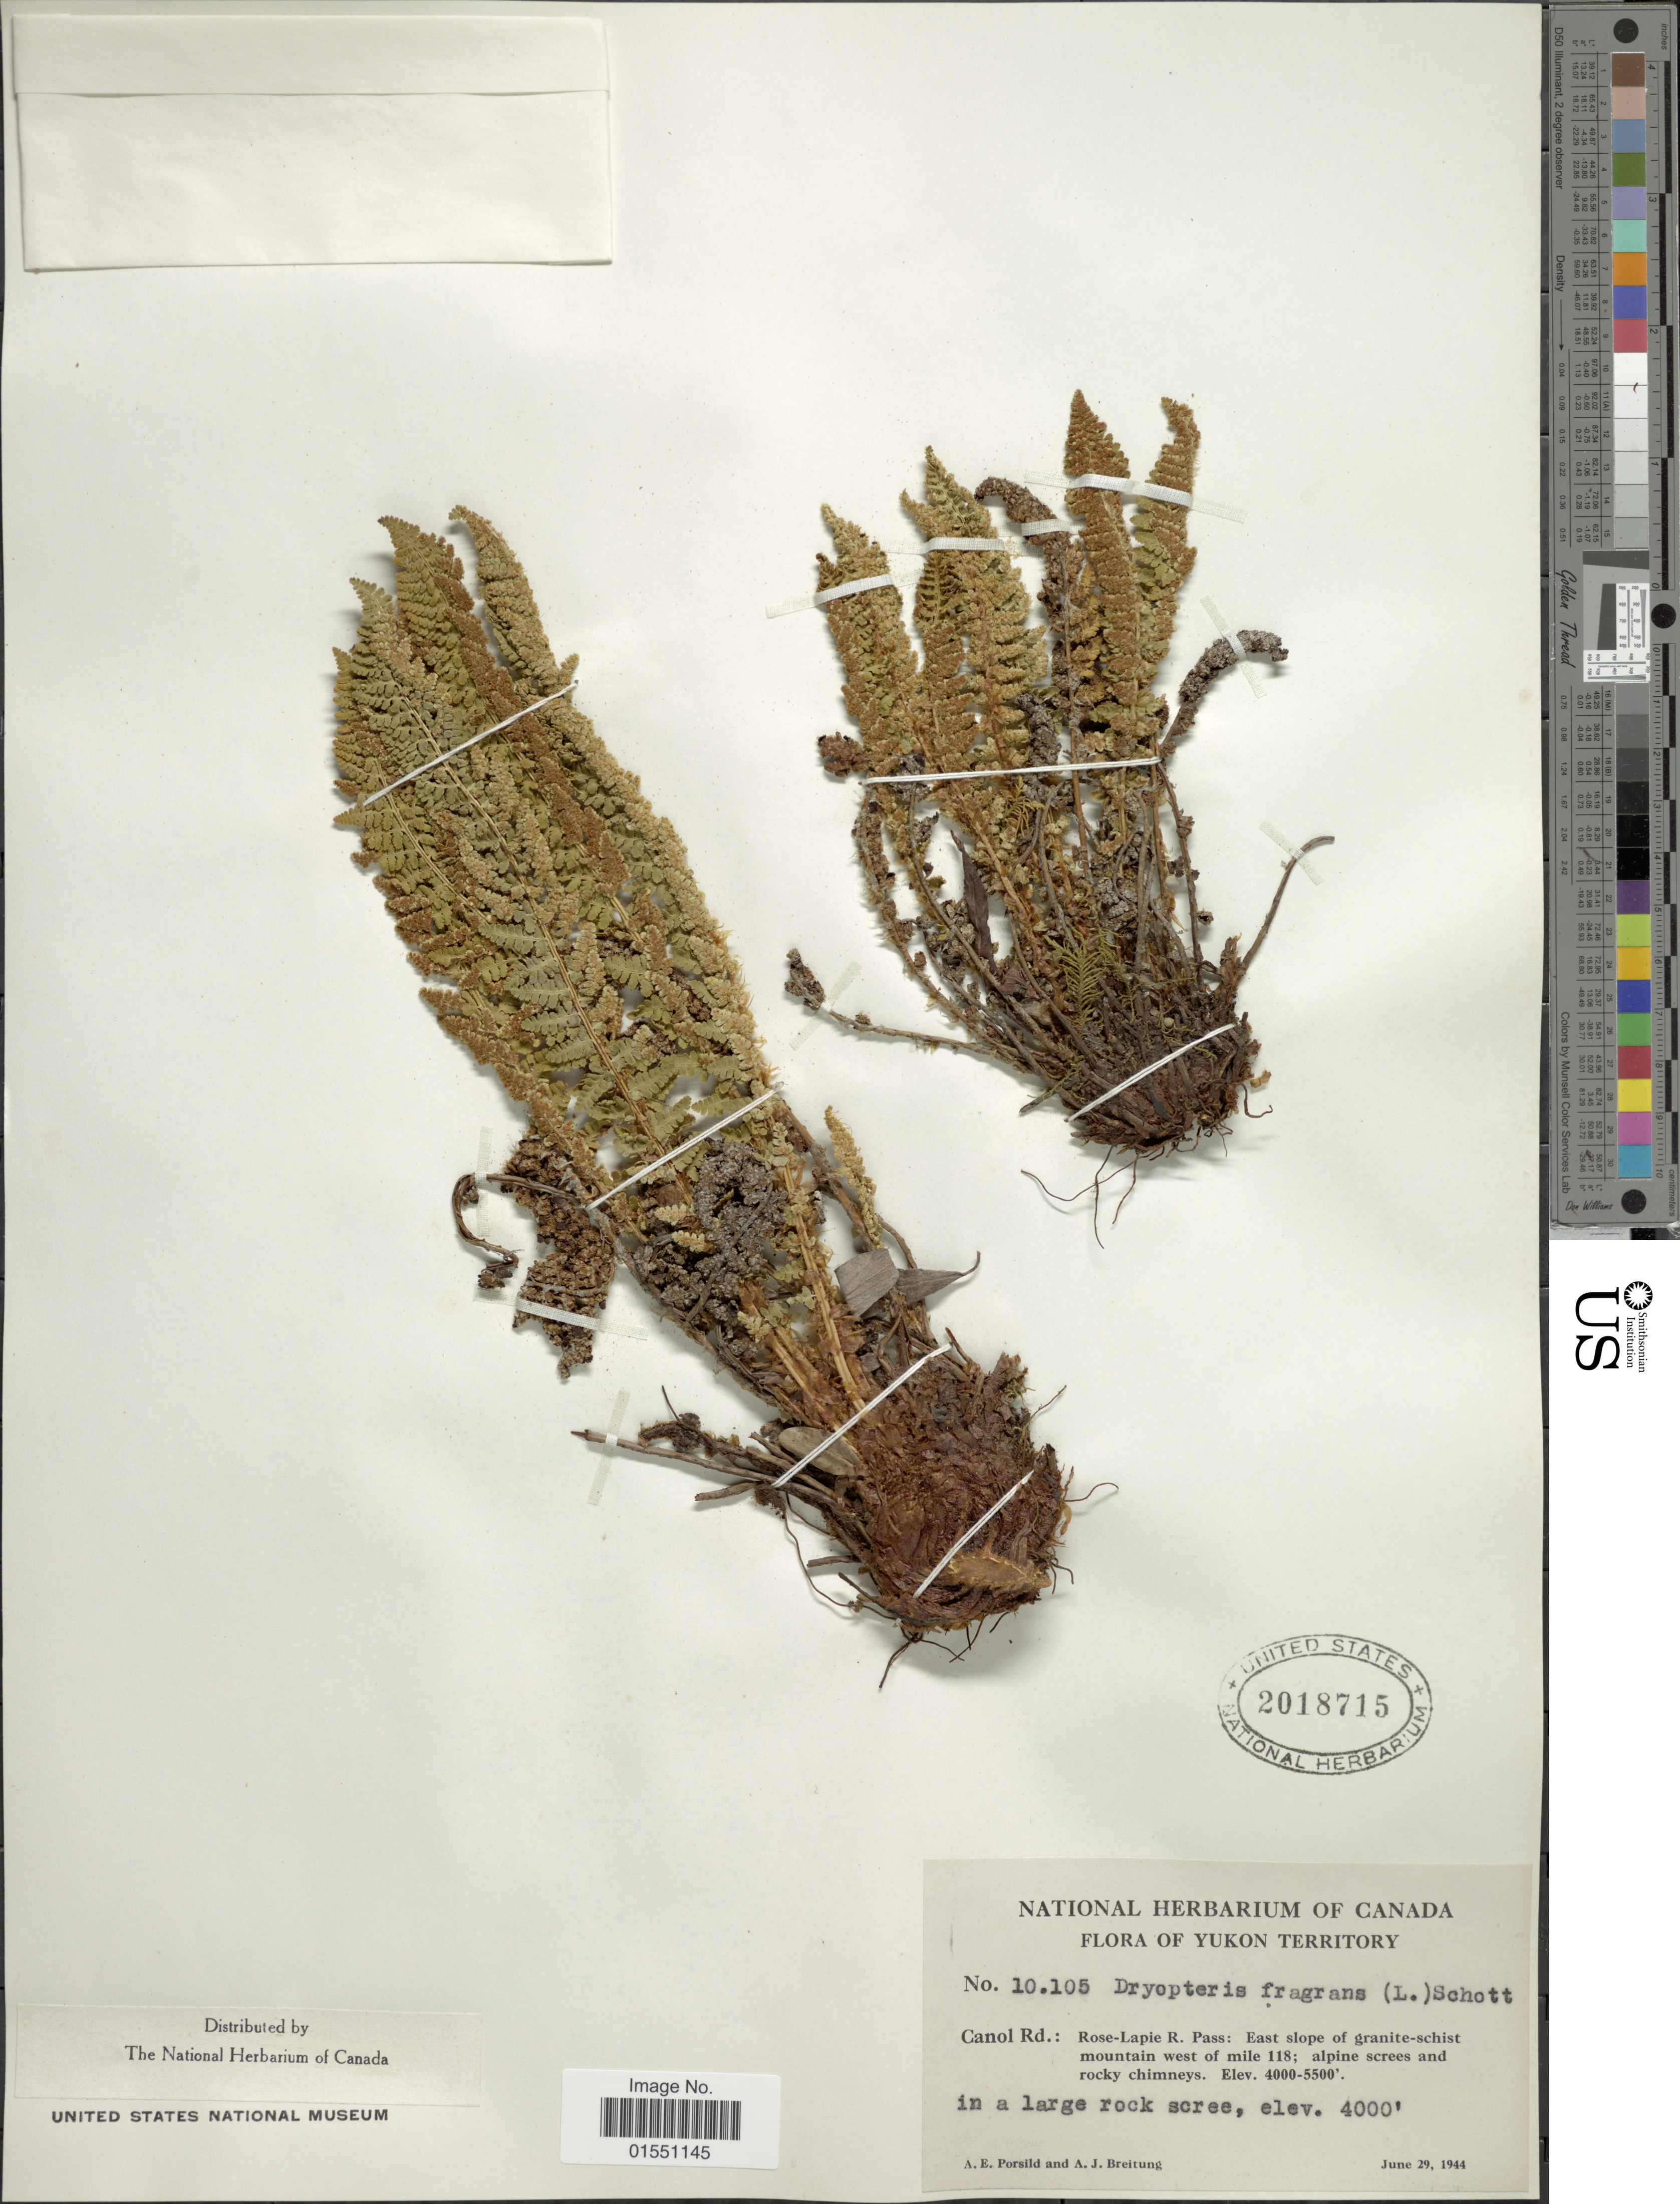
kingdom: Plantae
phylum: Tracheophyta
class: Polypodiopsida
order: Polypodiales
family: Dryopteridaceae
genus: Dryopteris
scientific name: Dryopteris fragrans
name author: (L.) Schott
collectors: A. E. Porsild & A. Breitung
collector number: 10.105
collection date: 1944-06-29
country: Canada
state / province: Yukon Territory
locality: Canol Rd.: Rose-Lapie R. Pass: East slope of granite-schist mountain west of mile 118; alpine screes and rocky chimneys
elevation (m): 1219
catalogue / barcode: US 2018715